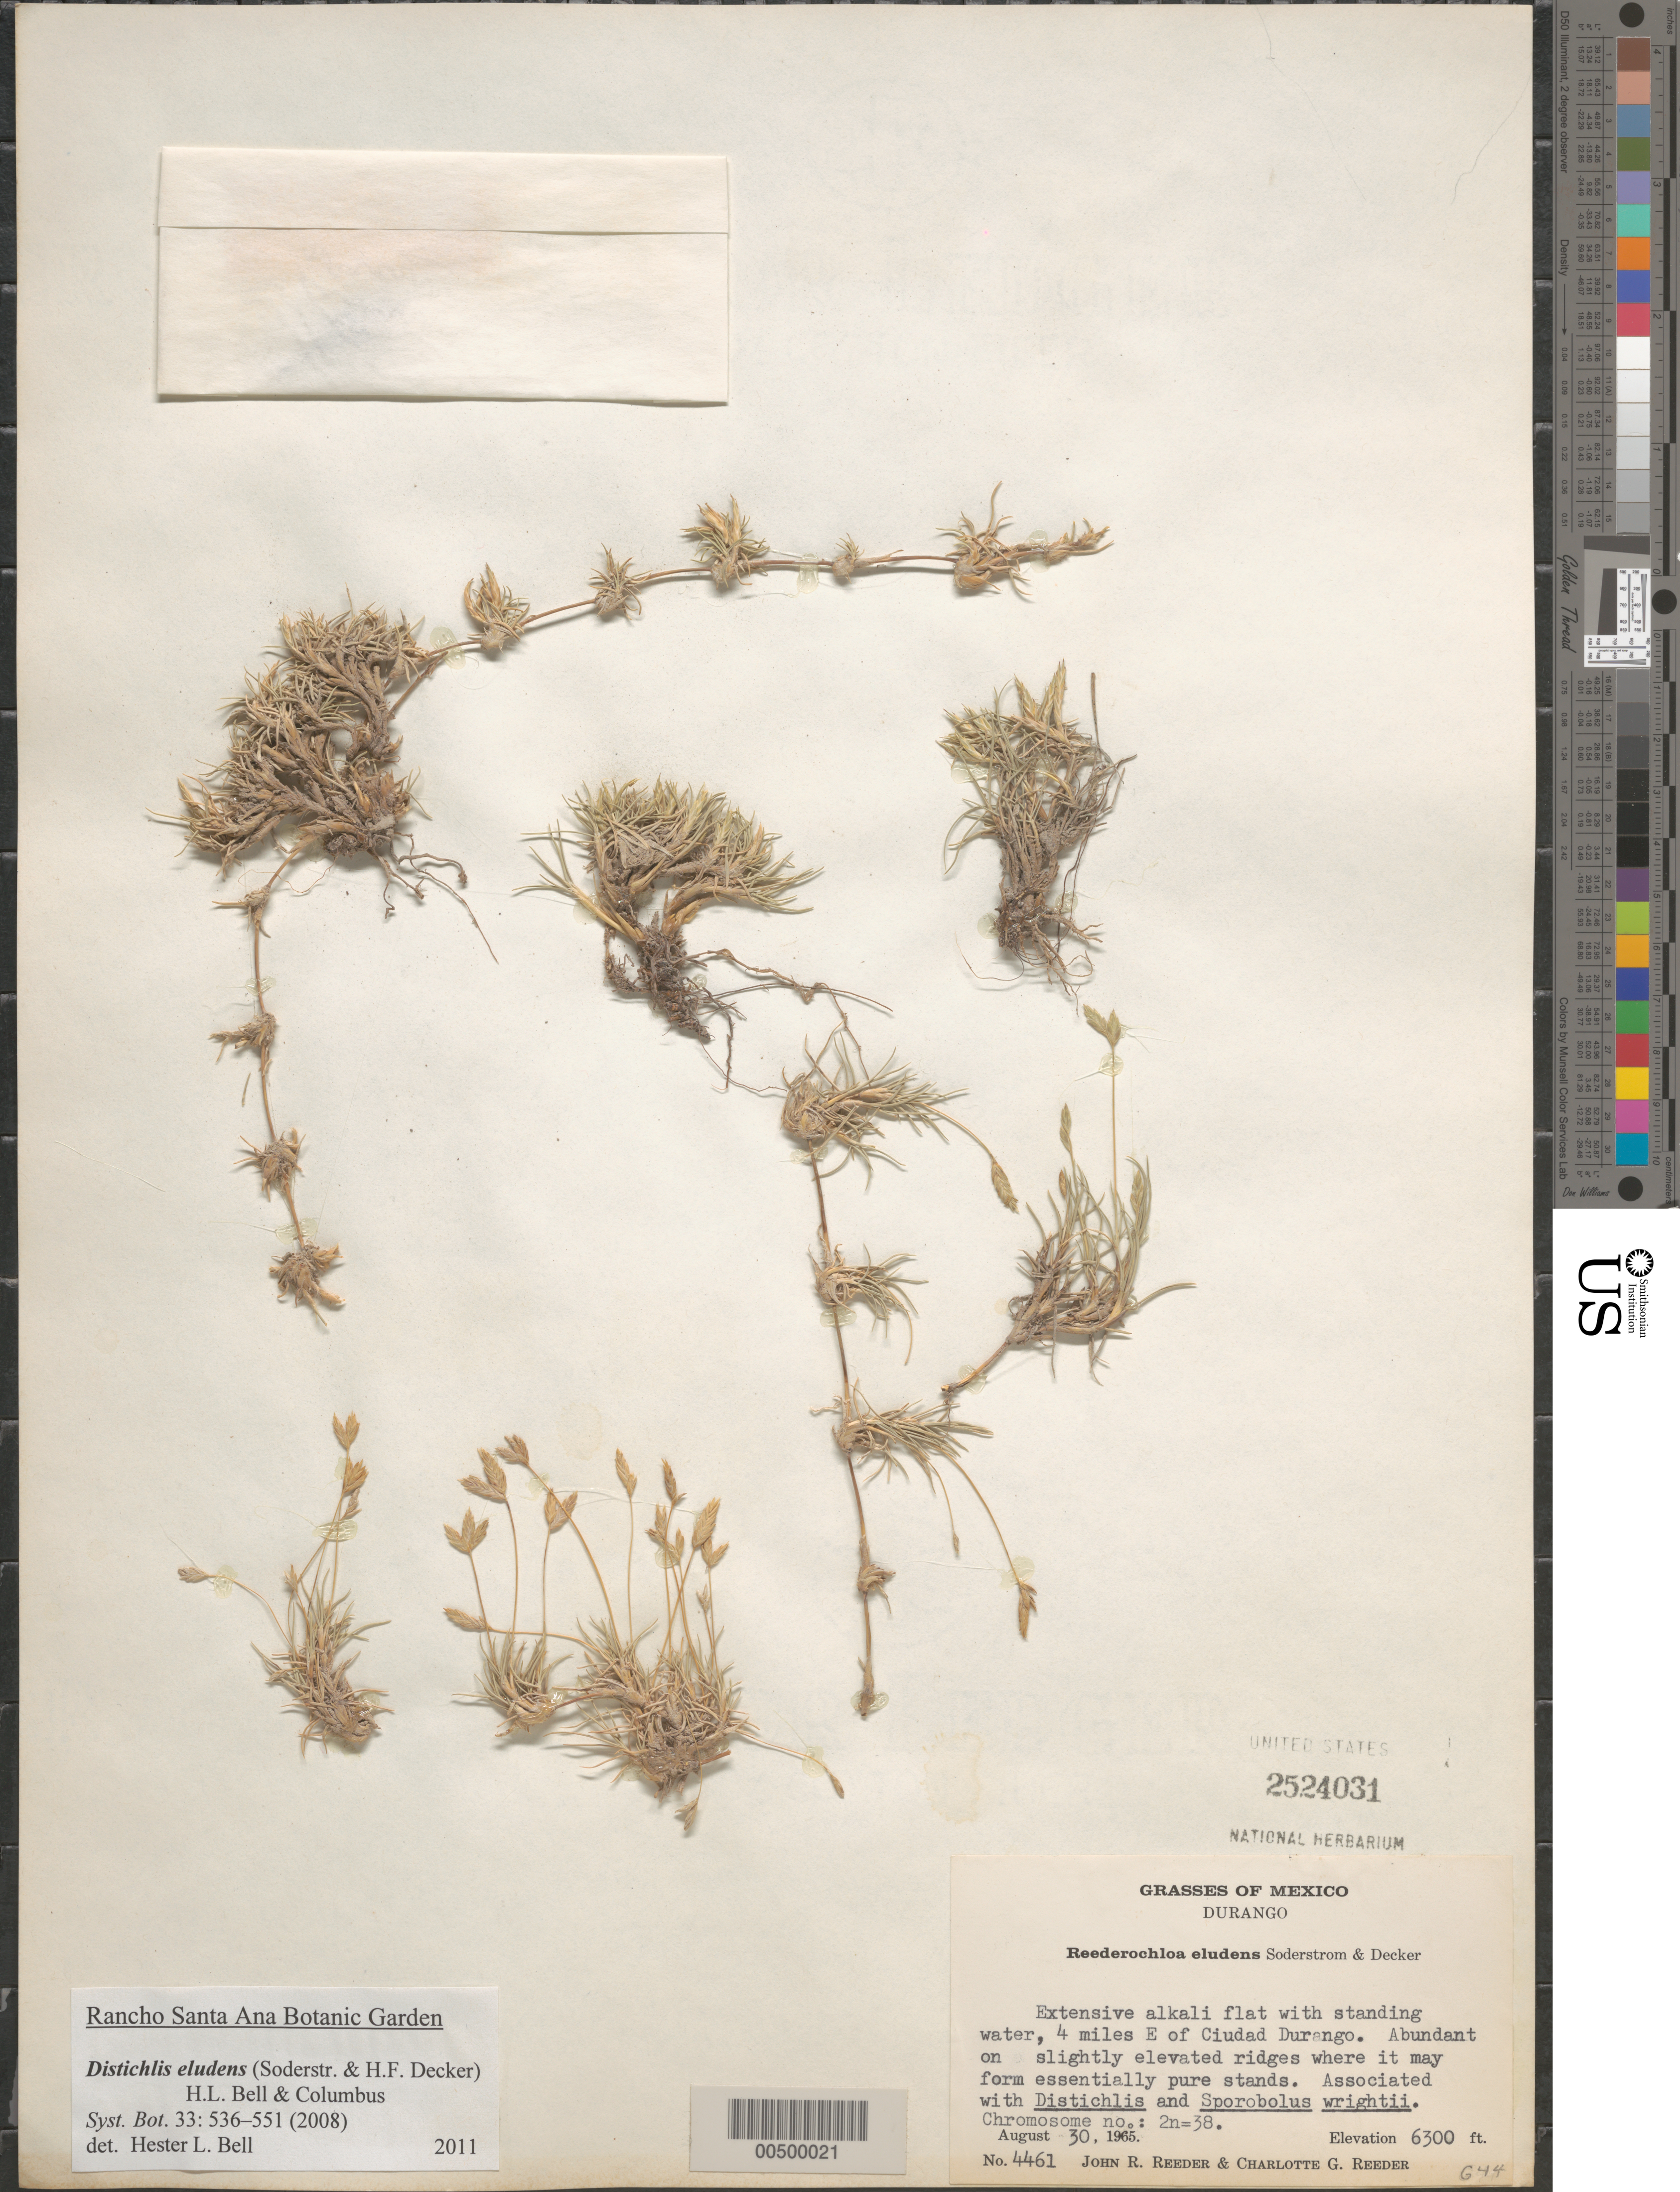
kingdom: Plantae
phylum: Tracheophyta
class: Liliopsida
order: Poales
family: Poaceae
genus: Distichlis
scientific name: Distichlis eludens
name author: (Soderstr. & H. F. Decker) H.L. Bell & Columbus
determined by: Bell, H. L.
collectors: J. R. Reeder & C. G. Reeder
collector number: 4461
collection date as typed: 30 Aug 1965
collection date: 1965-08-30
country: Mexico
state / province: Durango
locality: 4 mi E of Ciudad Durango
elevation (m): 1920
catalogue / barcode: US 2524031